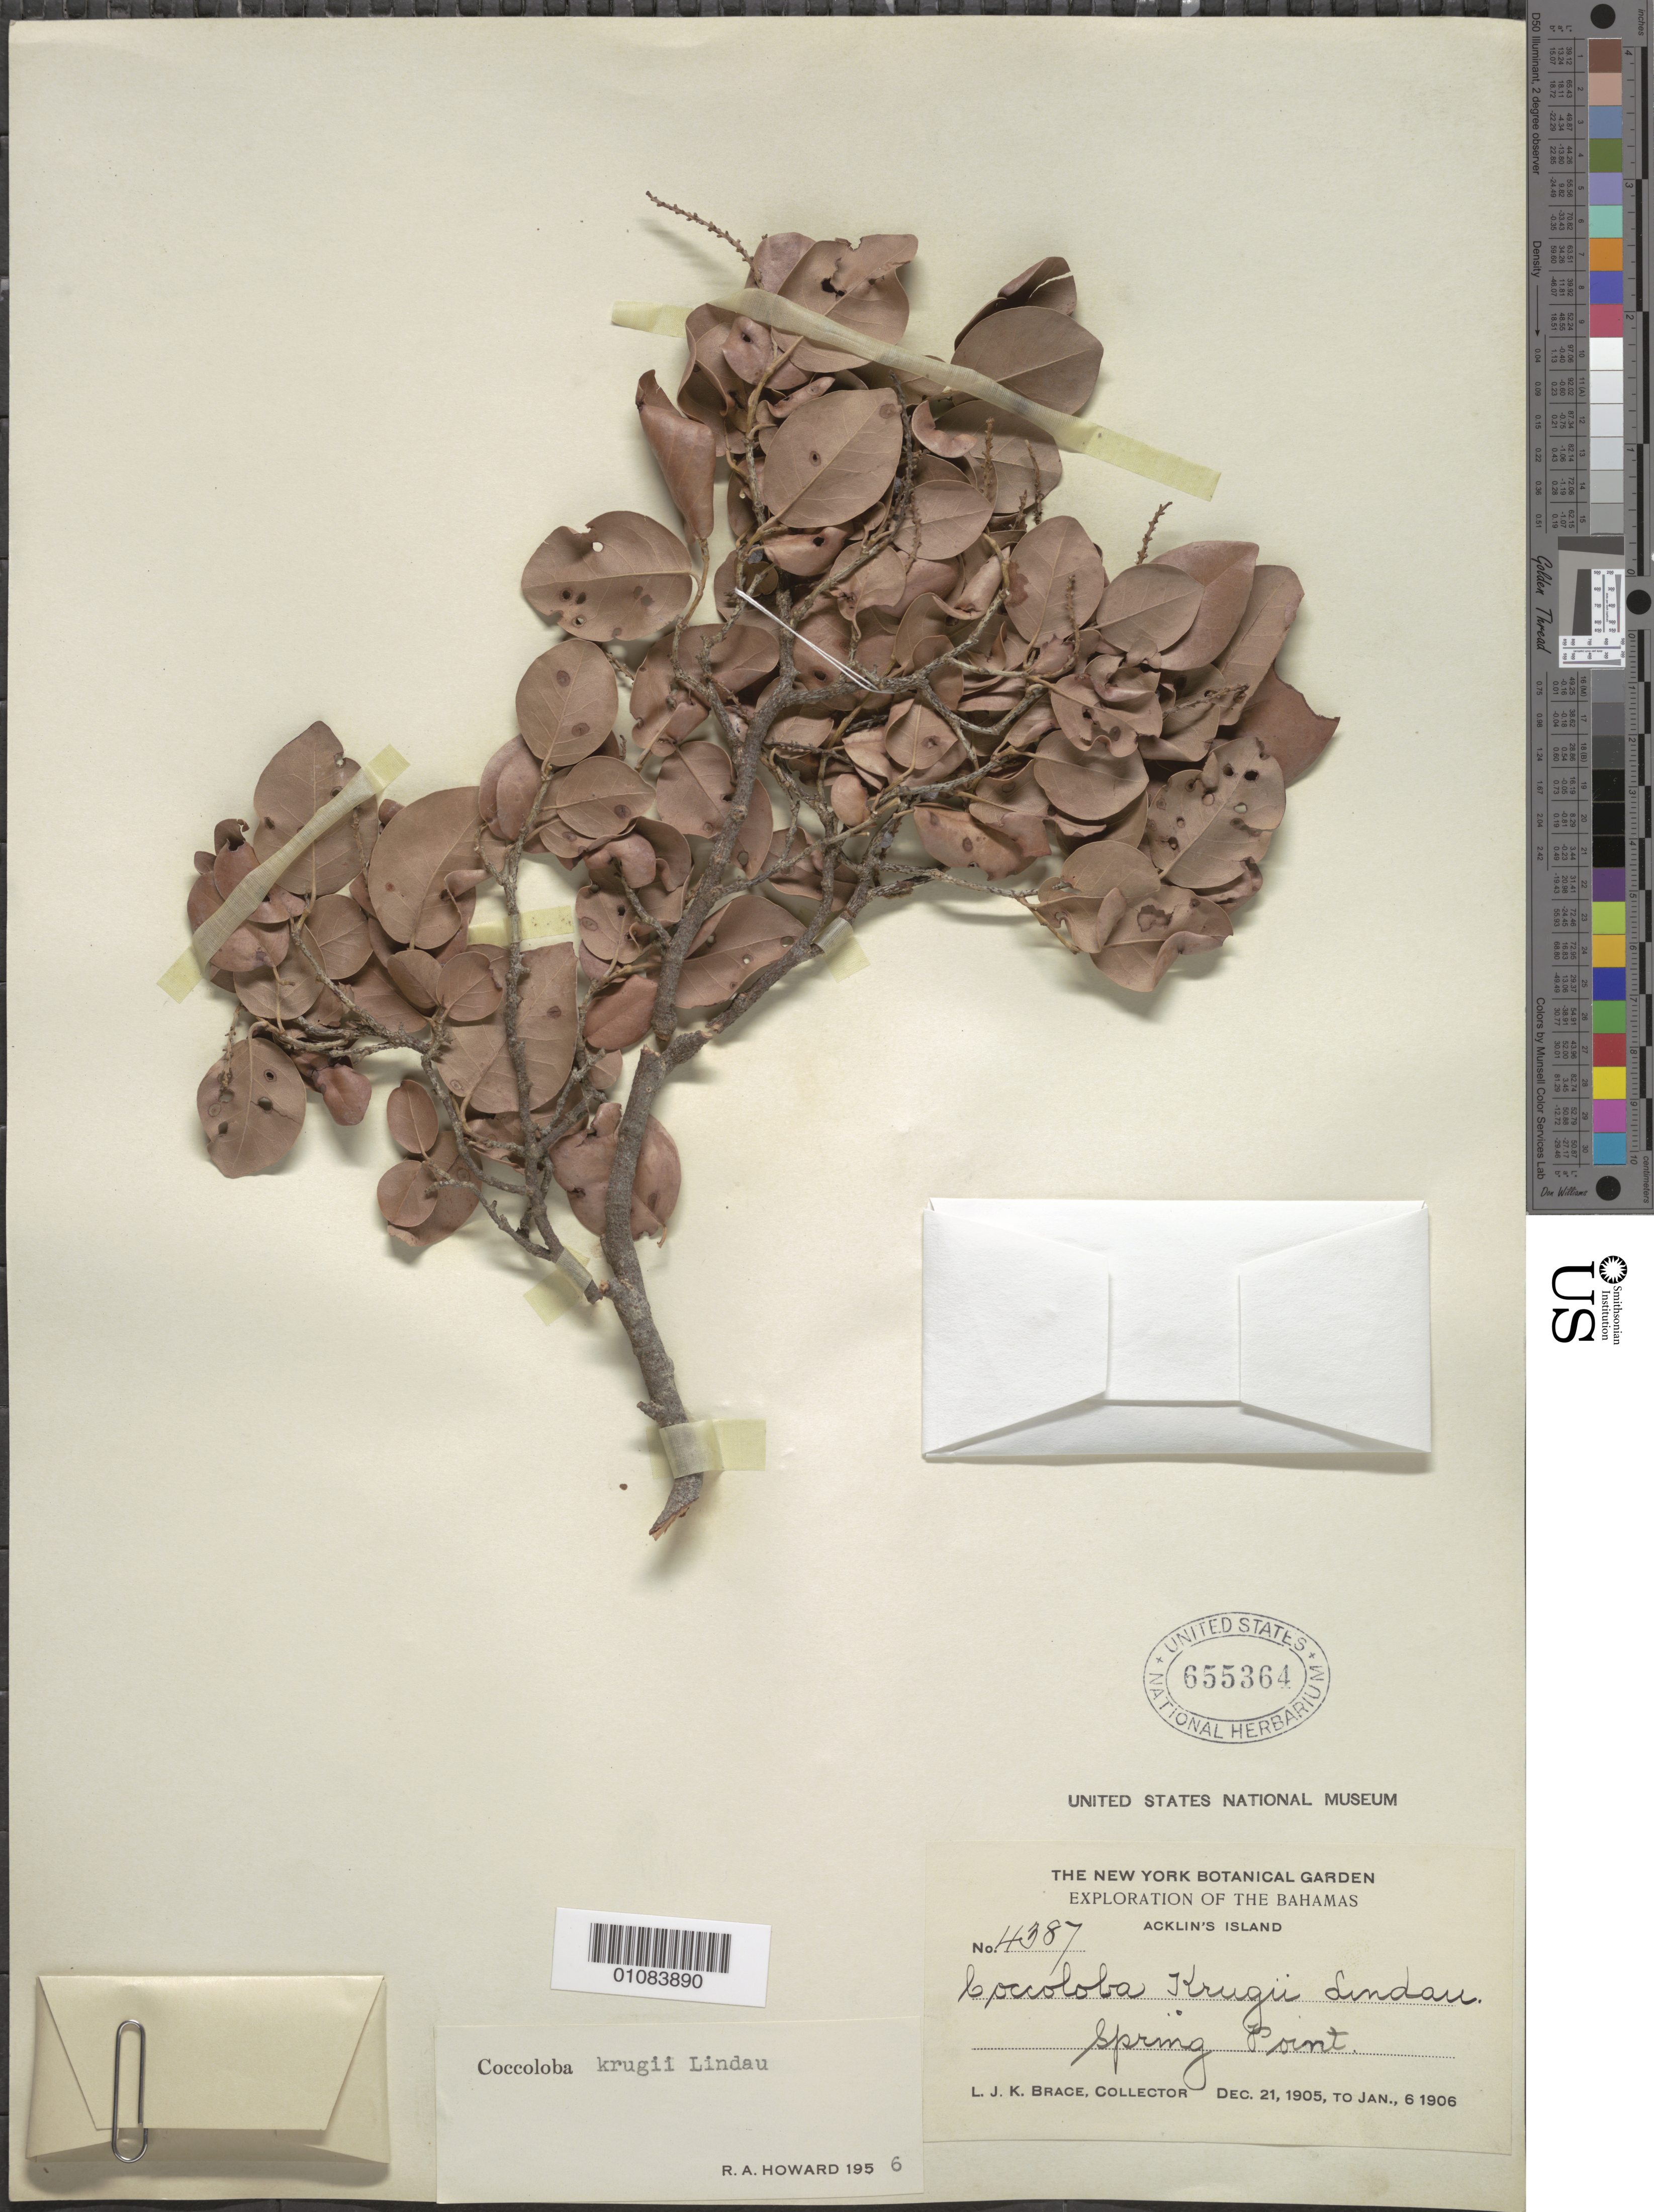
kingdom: Plantae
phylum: Tracheophyta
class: Magnoliopsida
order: Caryophyllales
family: Polygonaceae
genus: Coccoloba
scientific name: Coccoloba krugii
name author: Lindau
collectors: L. J. K. Brace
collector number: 4387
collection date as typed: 21 Dec 1905 to 06 Jan 1906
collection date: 1905-12-21/1906-01-06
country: Bahamas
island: Acklin's I.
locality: Spring Point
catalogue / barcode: US 655364